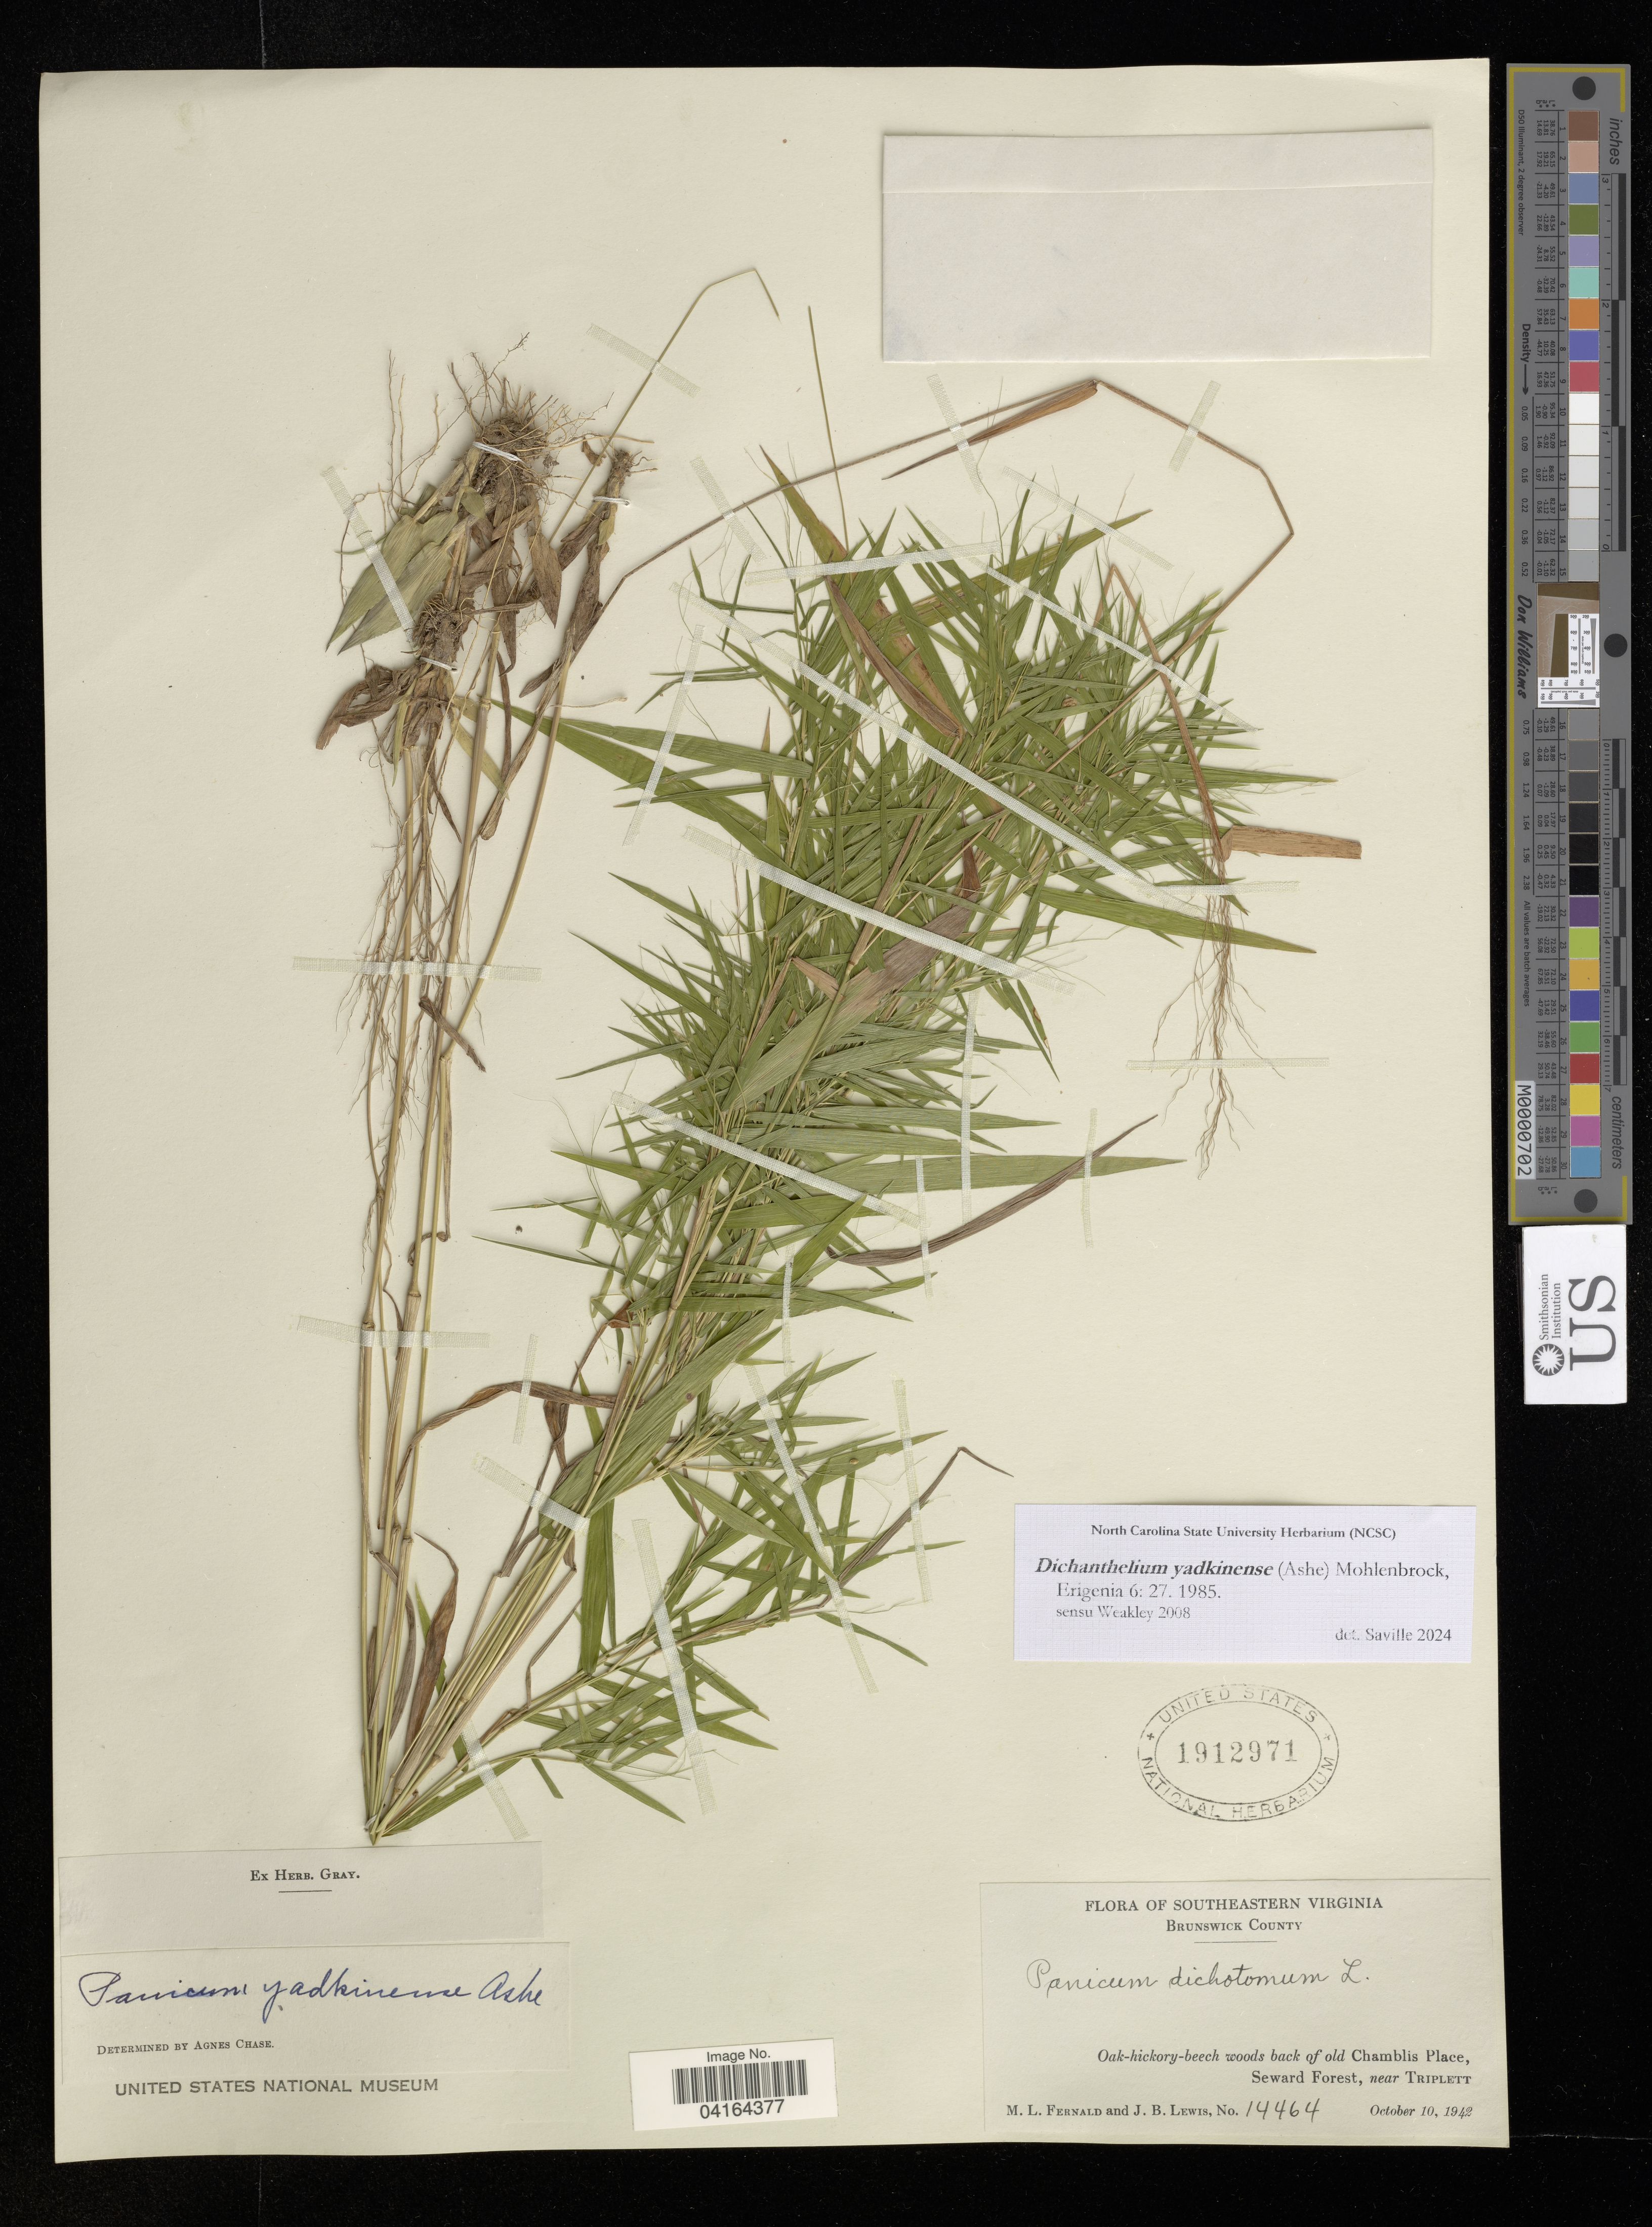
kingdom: Plantae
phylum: Tracheophyta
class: Liliopsida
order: Poales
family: Poaceae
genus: Dichanthelium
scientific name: Dichanthelium yadkinense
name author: (Ashe) Mohlenbr.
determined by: Saville, A. C., (NCSC), North Carolina State University (UNITED STATES)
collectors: M. L. Fernald & J. B. Lewis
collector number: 14464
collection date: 1942-10-10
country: United States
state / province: Virginia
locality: Brunswick County. Back of old Chamblis Place, Seward Forest, near Triplett.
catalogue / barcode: US 1912971